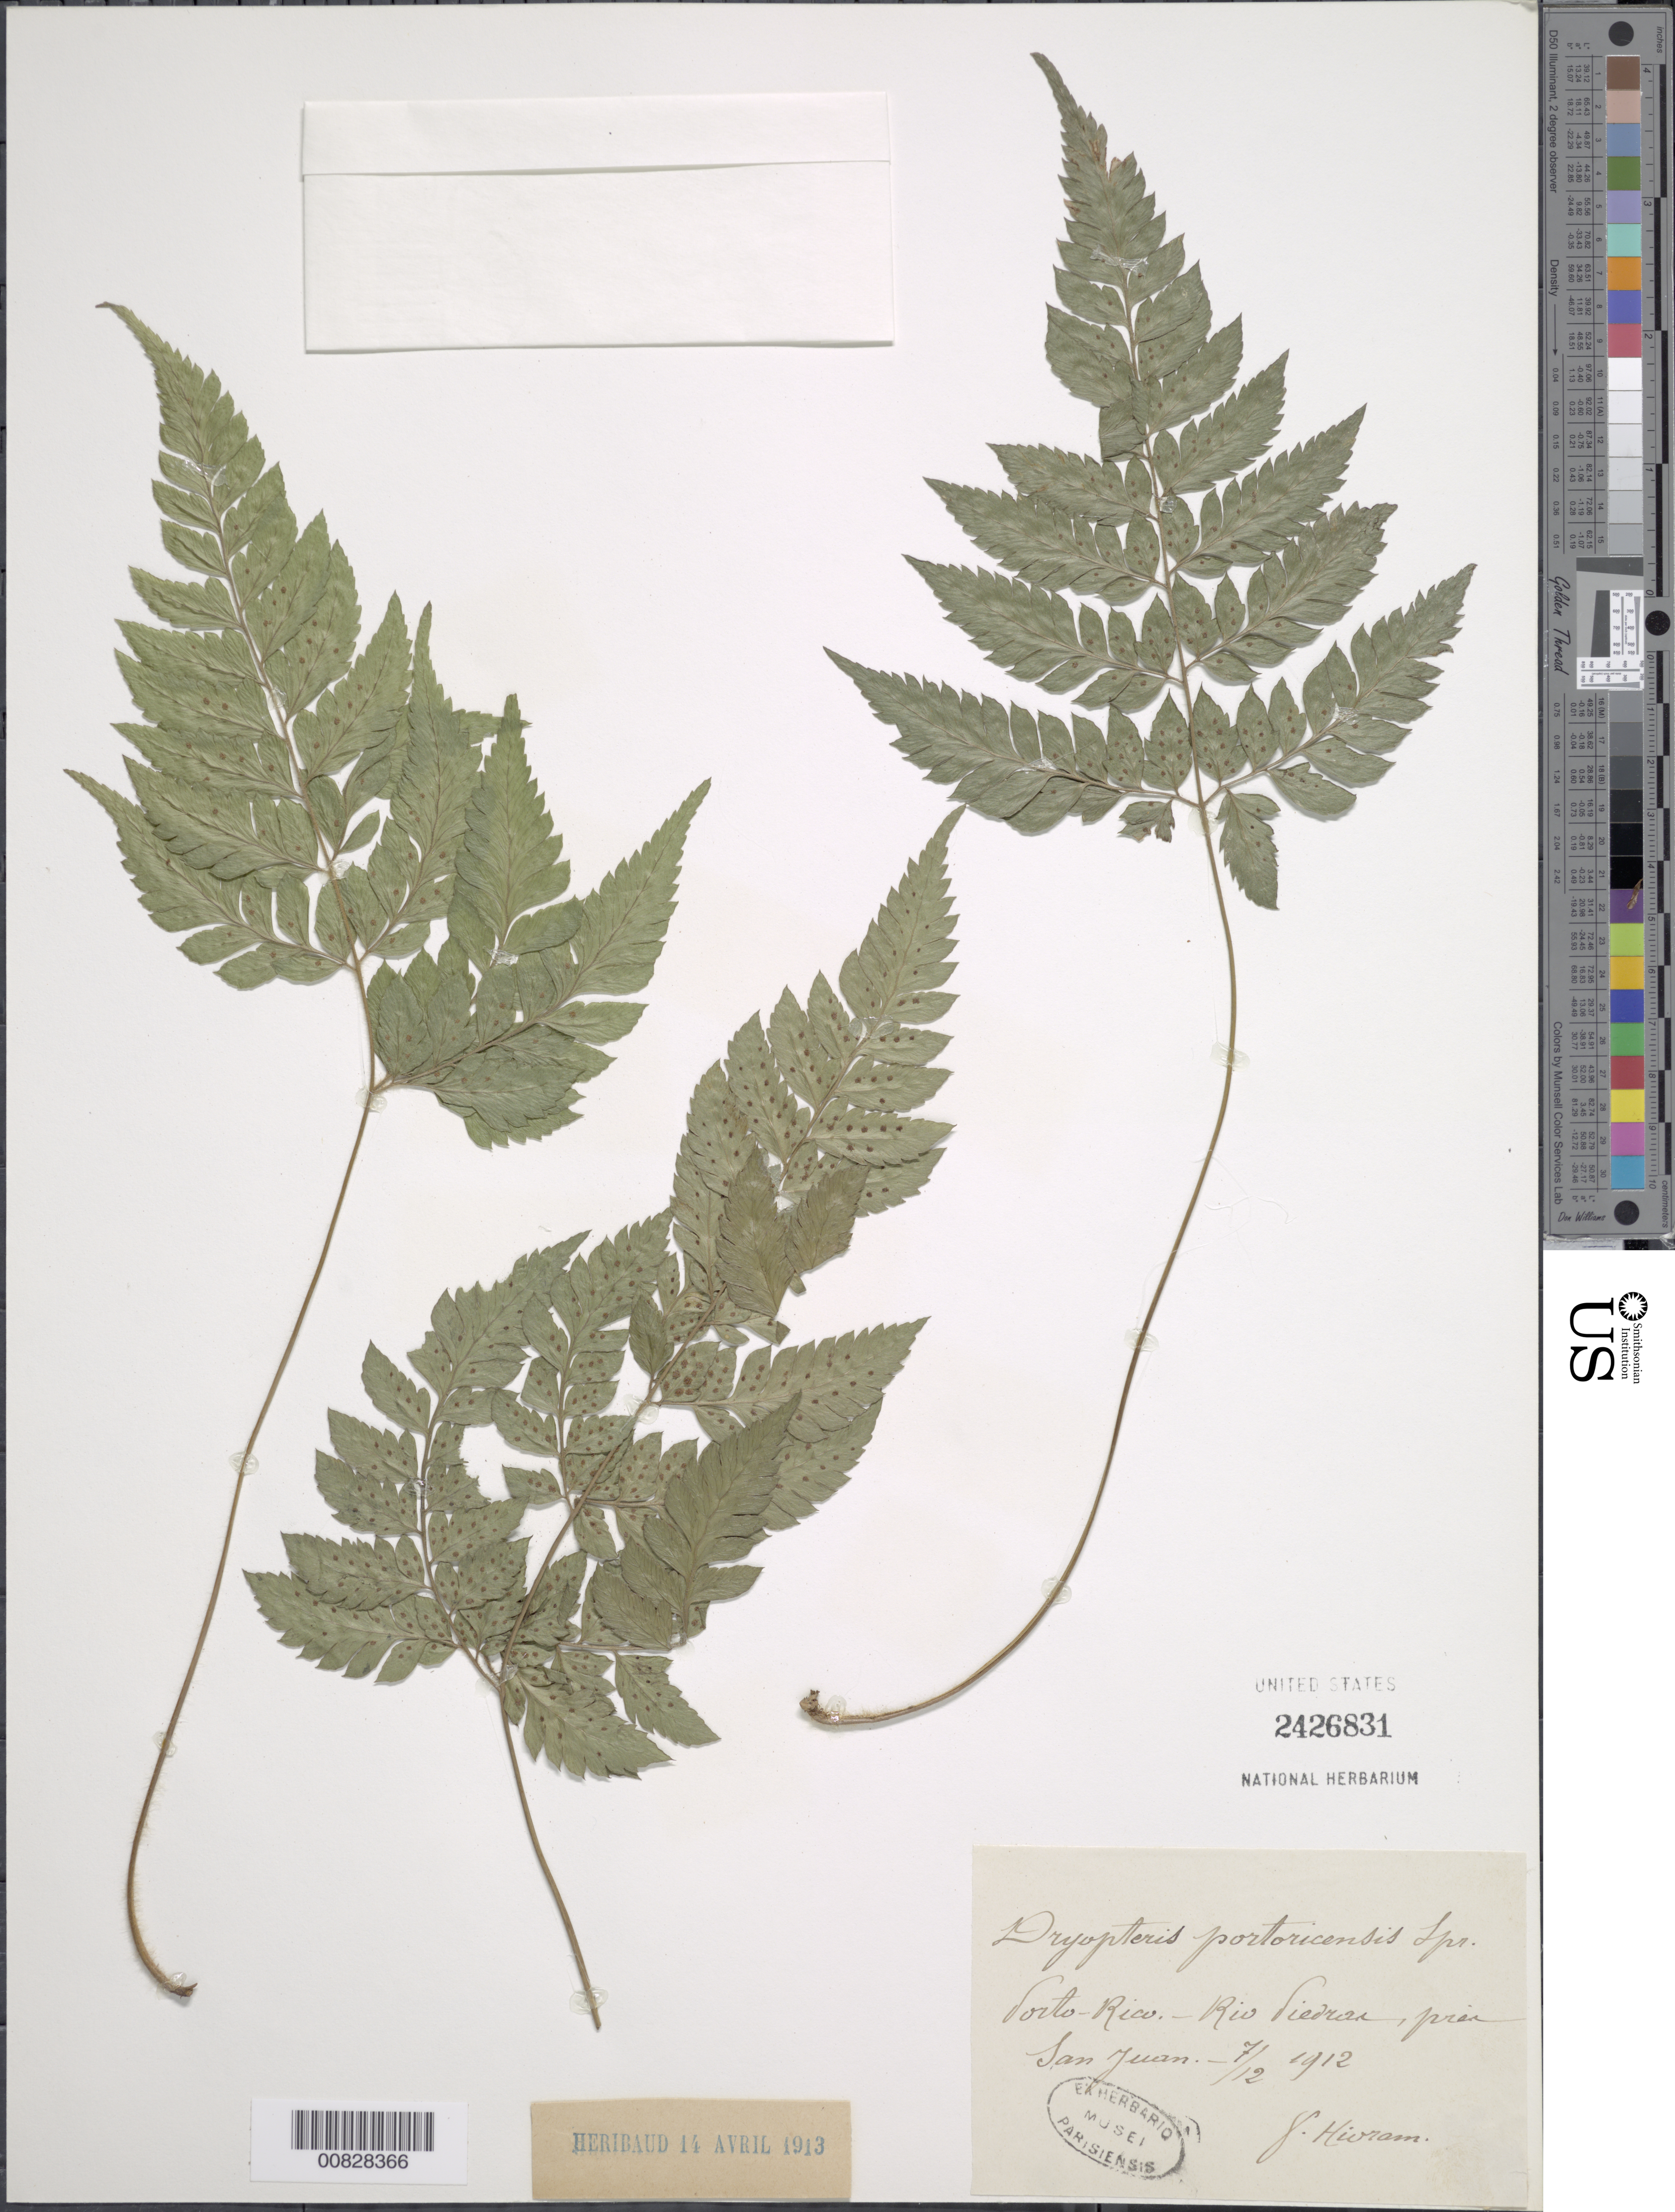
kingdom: Plantae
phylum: Tracheophyta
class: Polypodiopsida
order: Polypodiales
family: Dryopteridaceae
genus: Polystichopsis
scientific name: Polystichopsis chaerophylloides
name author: (Poir.) C.V. Morton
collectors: Bro. Hioram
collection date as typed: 07 Dec 1912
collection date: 1912-12-07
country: Puerto Rico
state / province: San Juan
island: Puerto Rico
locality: Río Piedras, near San Juan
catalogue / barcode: US 2426831